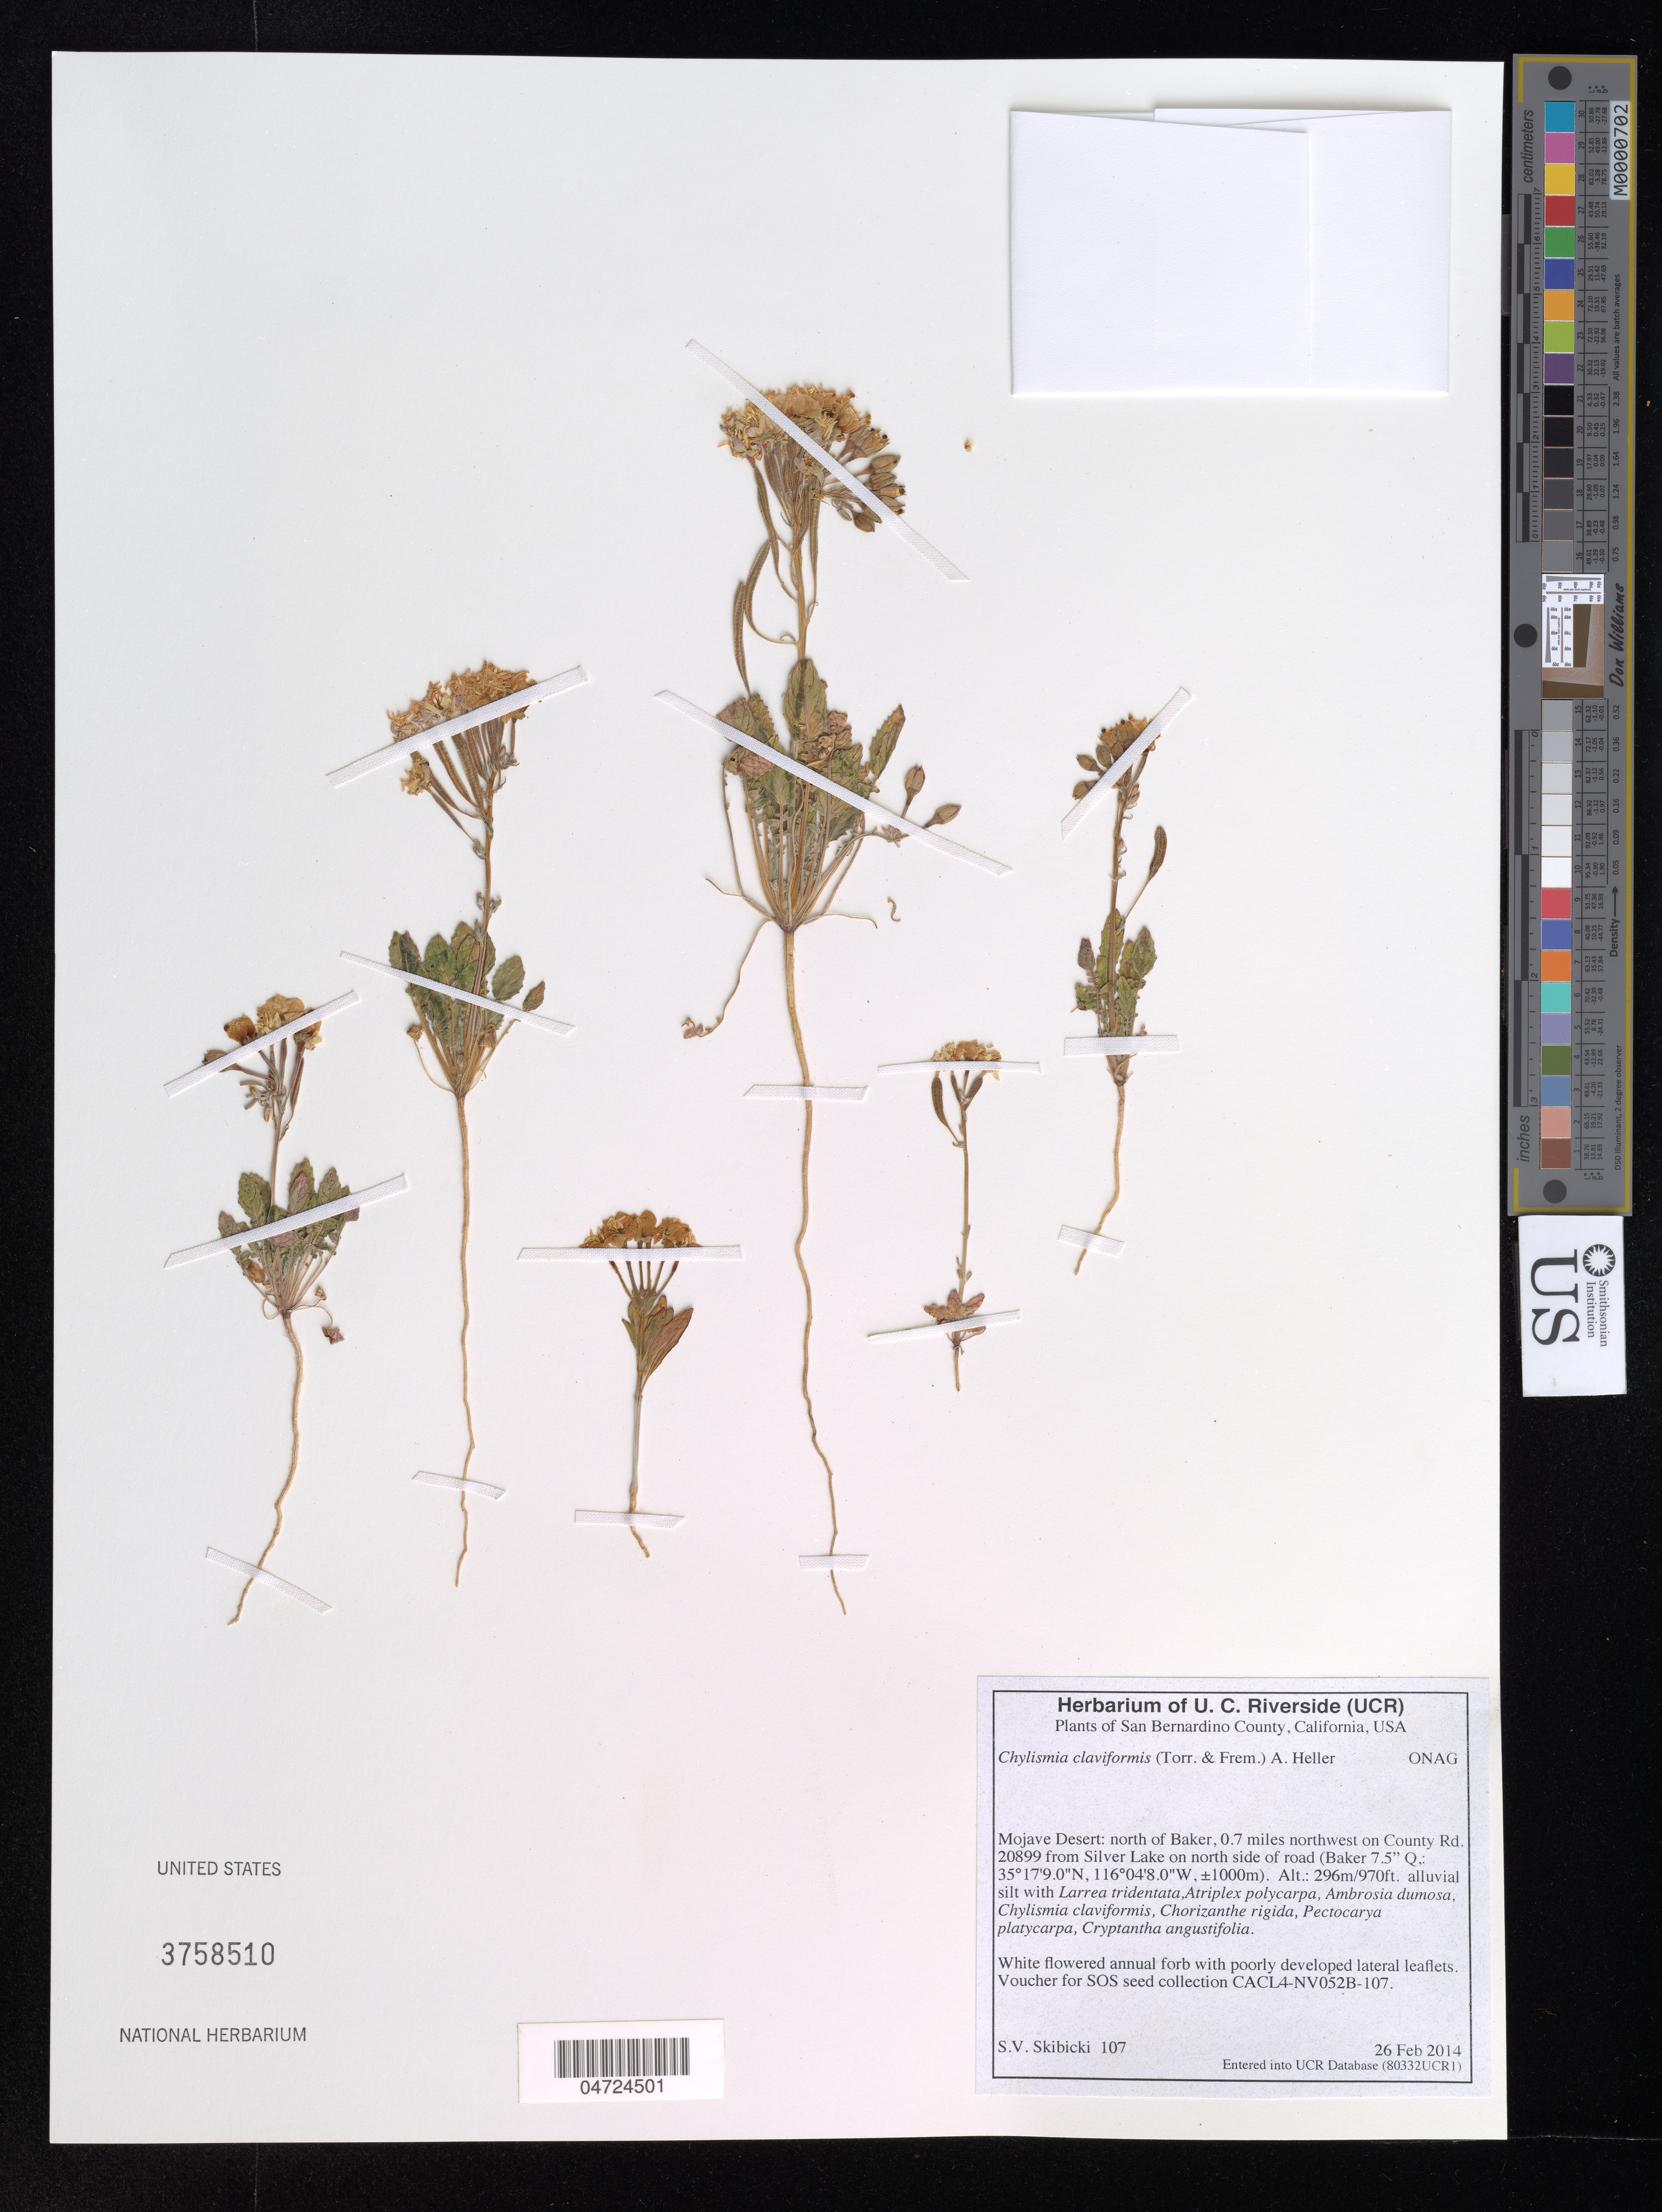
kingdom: Plantae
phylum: Tracheophyta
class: Magnoliopsida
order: Myrtales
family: Onagraceae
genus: Chylismia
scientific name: Chylismia claviformis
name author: (Torr. & Frém.) A. Heller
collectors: S. Skibicki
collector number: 107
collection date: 2014-02-26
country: United States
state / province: California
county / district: San Bernardino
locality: San Bernardino County. Mojave Desert: north of Baker, 0.7 miles northwest on County Rd. 20899 from Silver Lake on north side of road (Baker 7.5" Q.: ± 1000m).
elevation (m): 296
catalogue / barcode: US 3758510